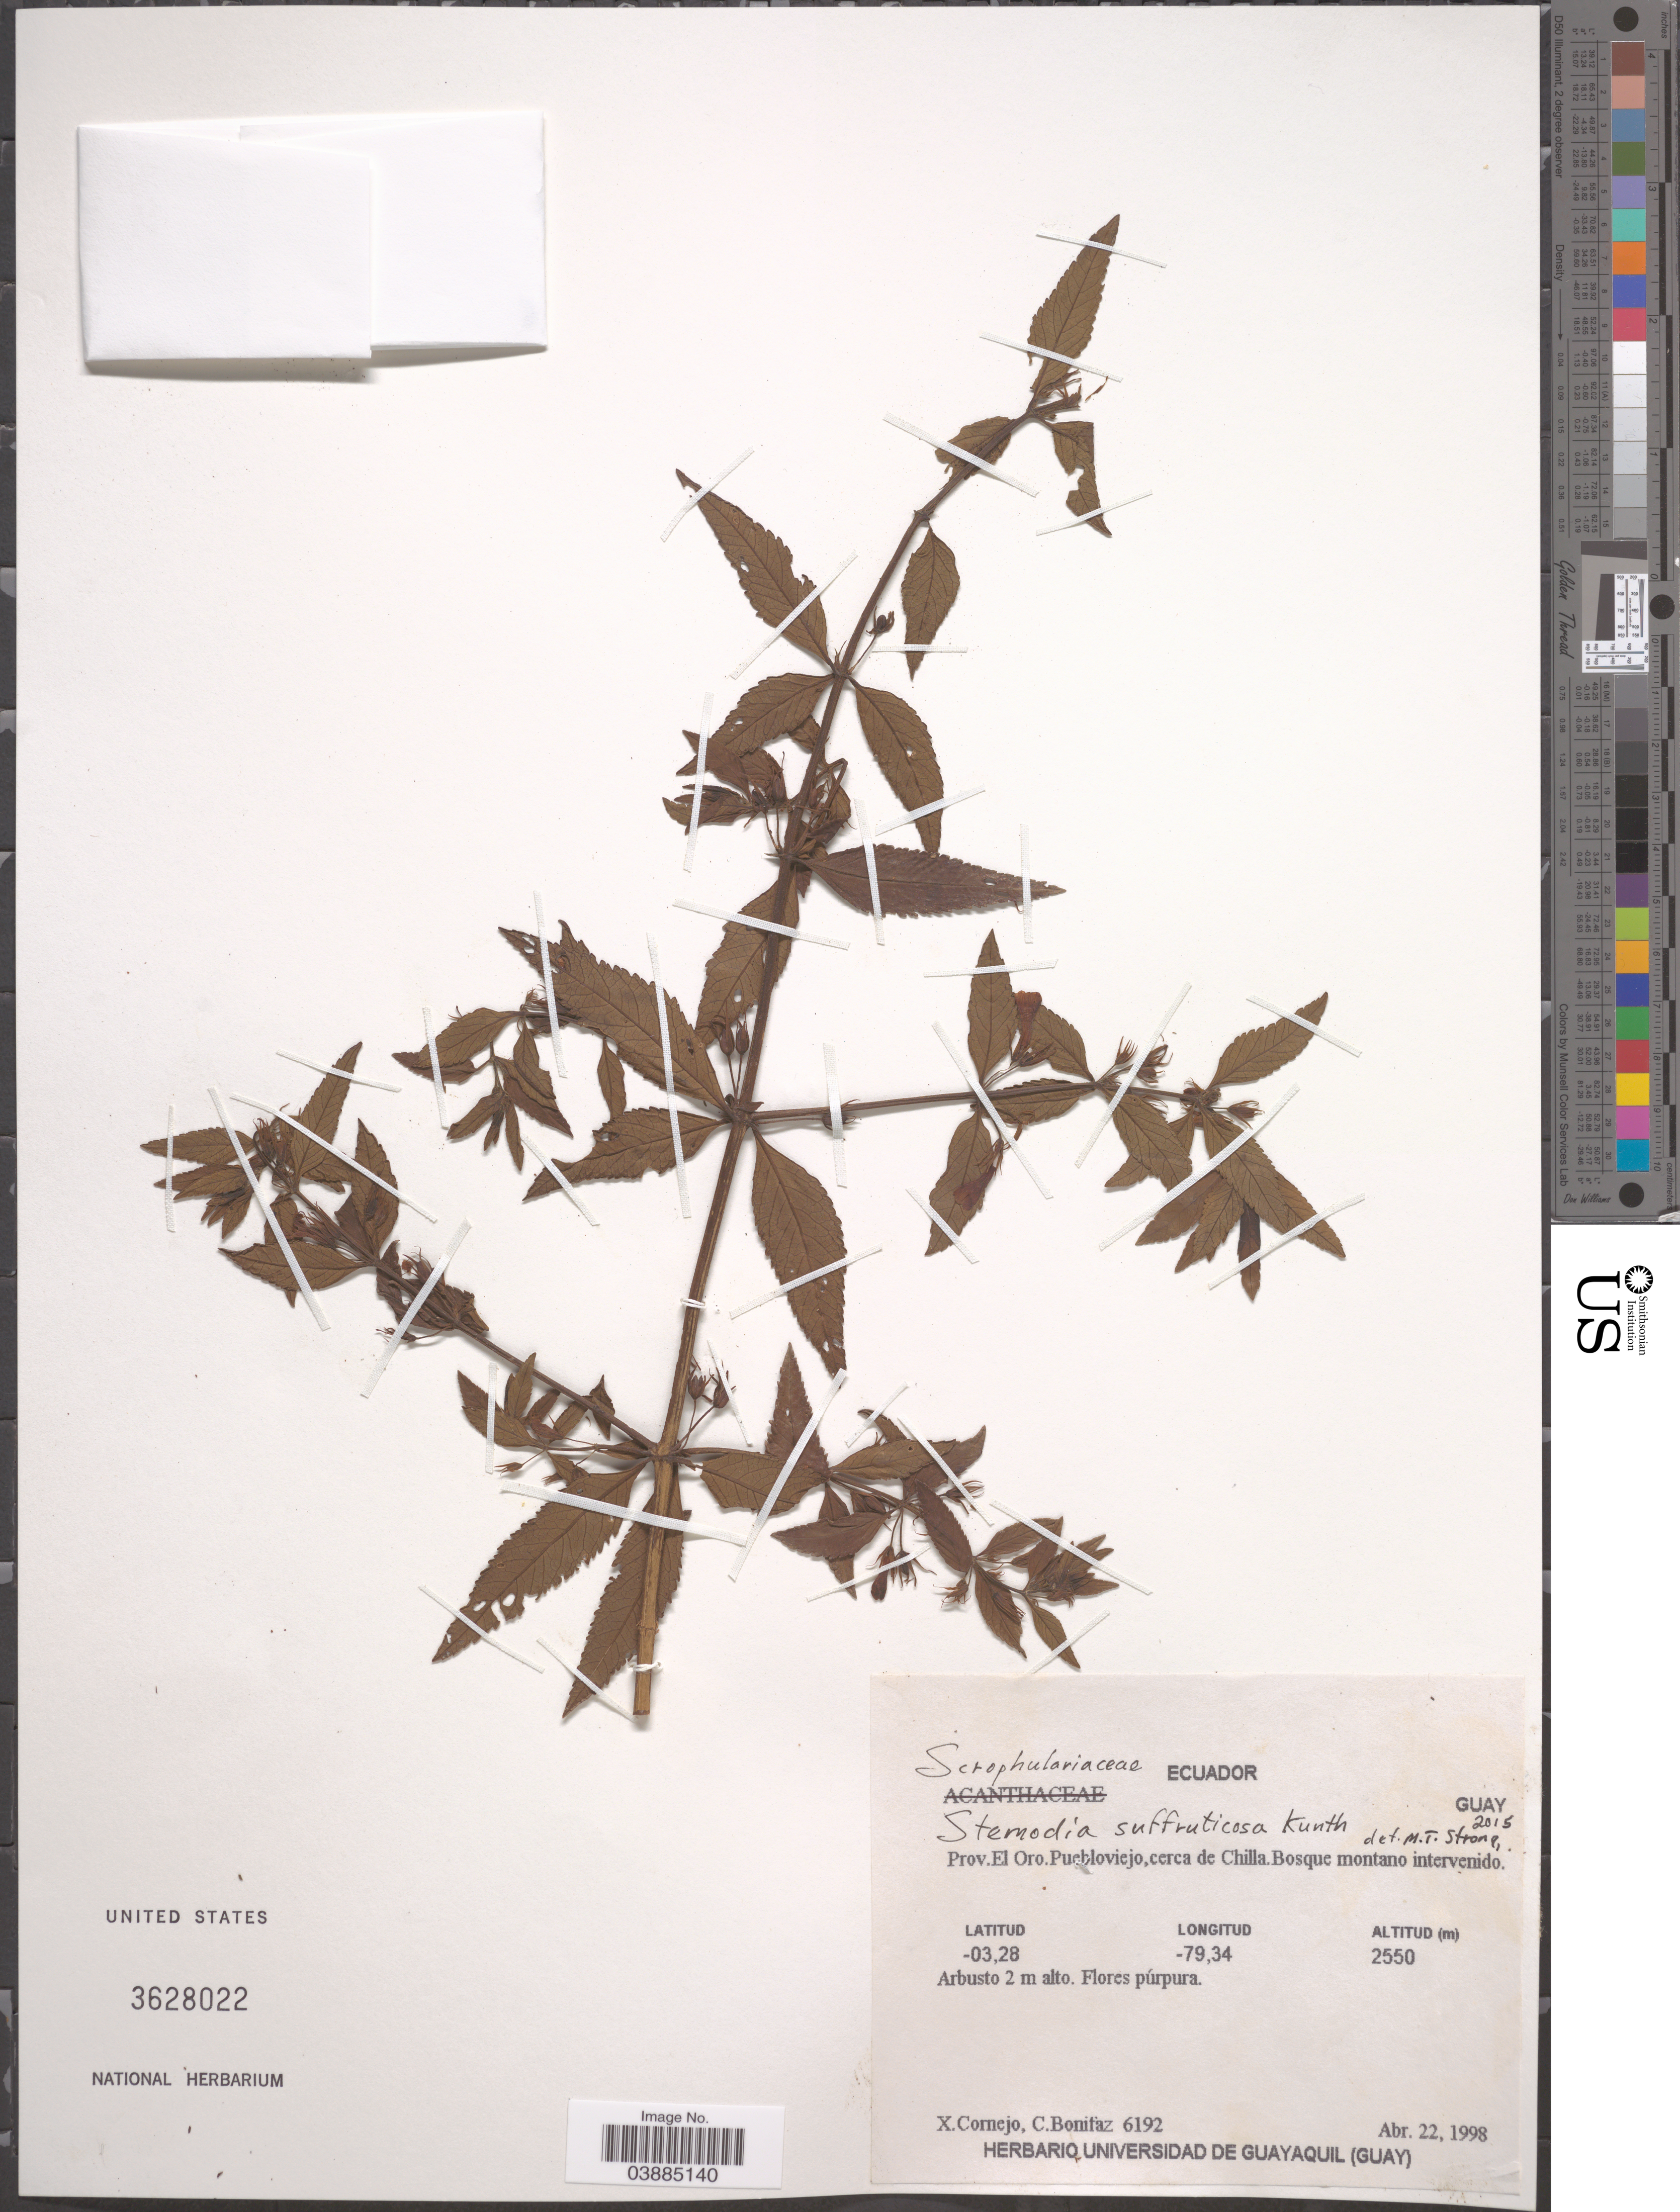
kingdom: Plantae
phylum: Tracheophyta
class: Magnoliopsida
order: Lamiales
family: Plantaginaceae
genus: Stemodia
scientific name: Stemodia suffruticosa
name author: Kunth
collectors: X. F. Cornejo & C. Bonifaz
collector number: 6192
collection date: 1998-04-22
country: Ecuador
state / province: El Oro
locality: Puebloviejo, cerca de Chilla.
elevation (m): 2550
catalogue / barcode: US 3628022